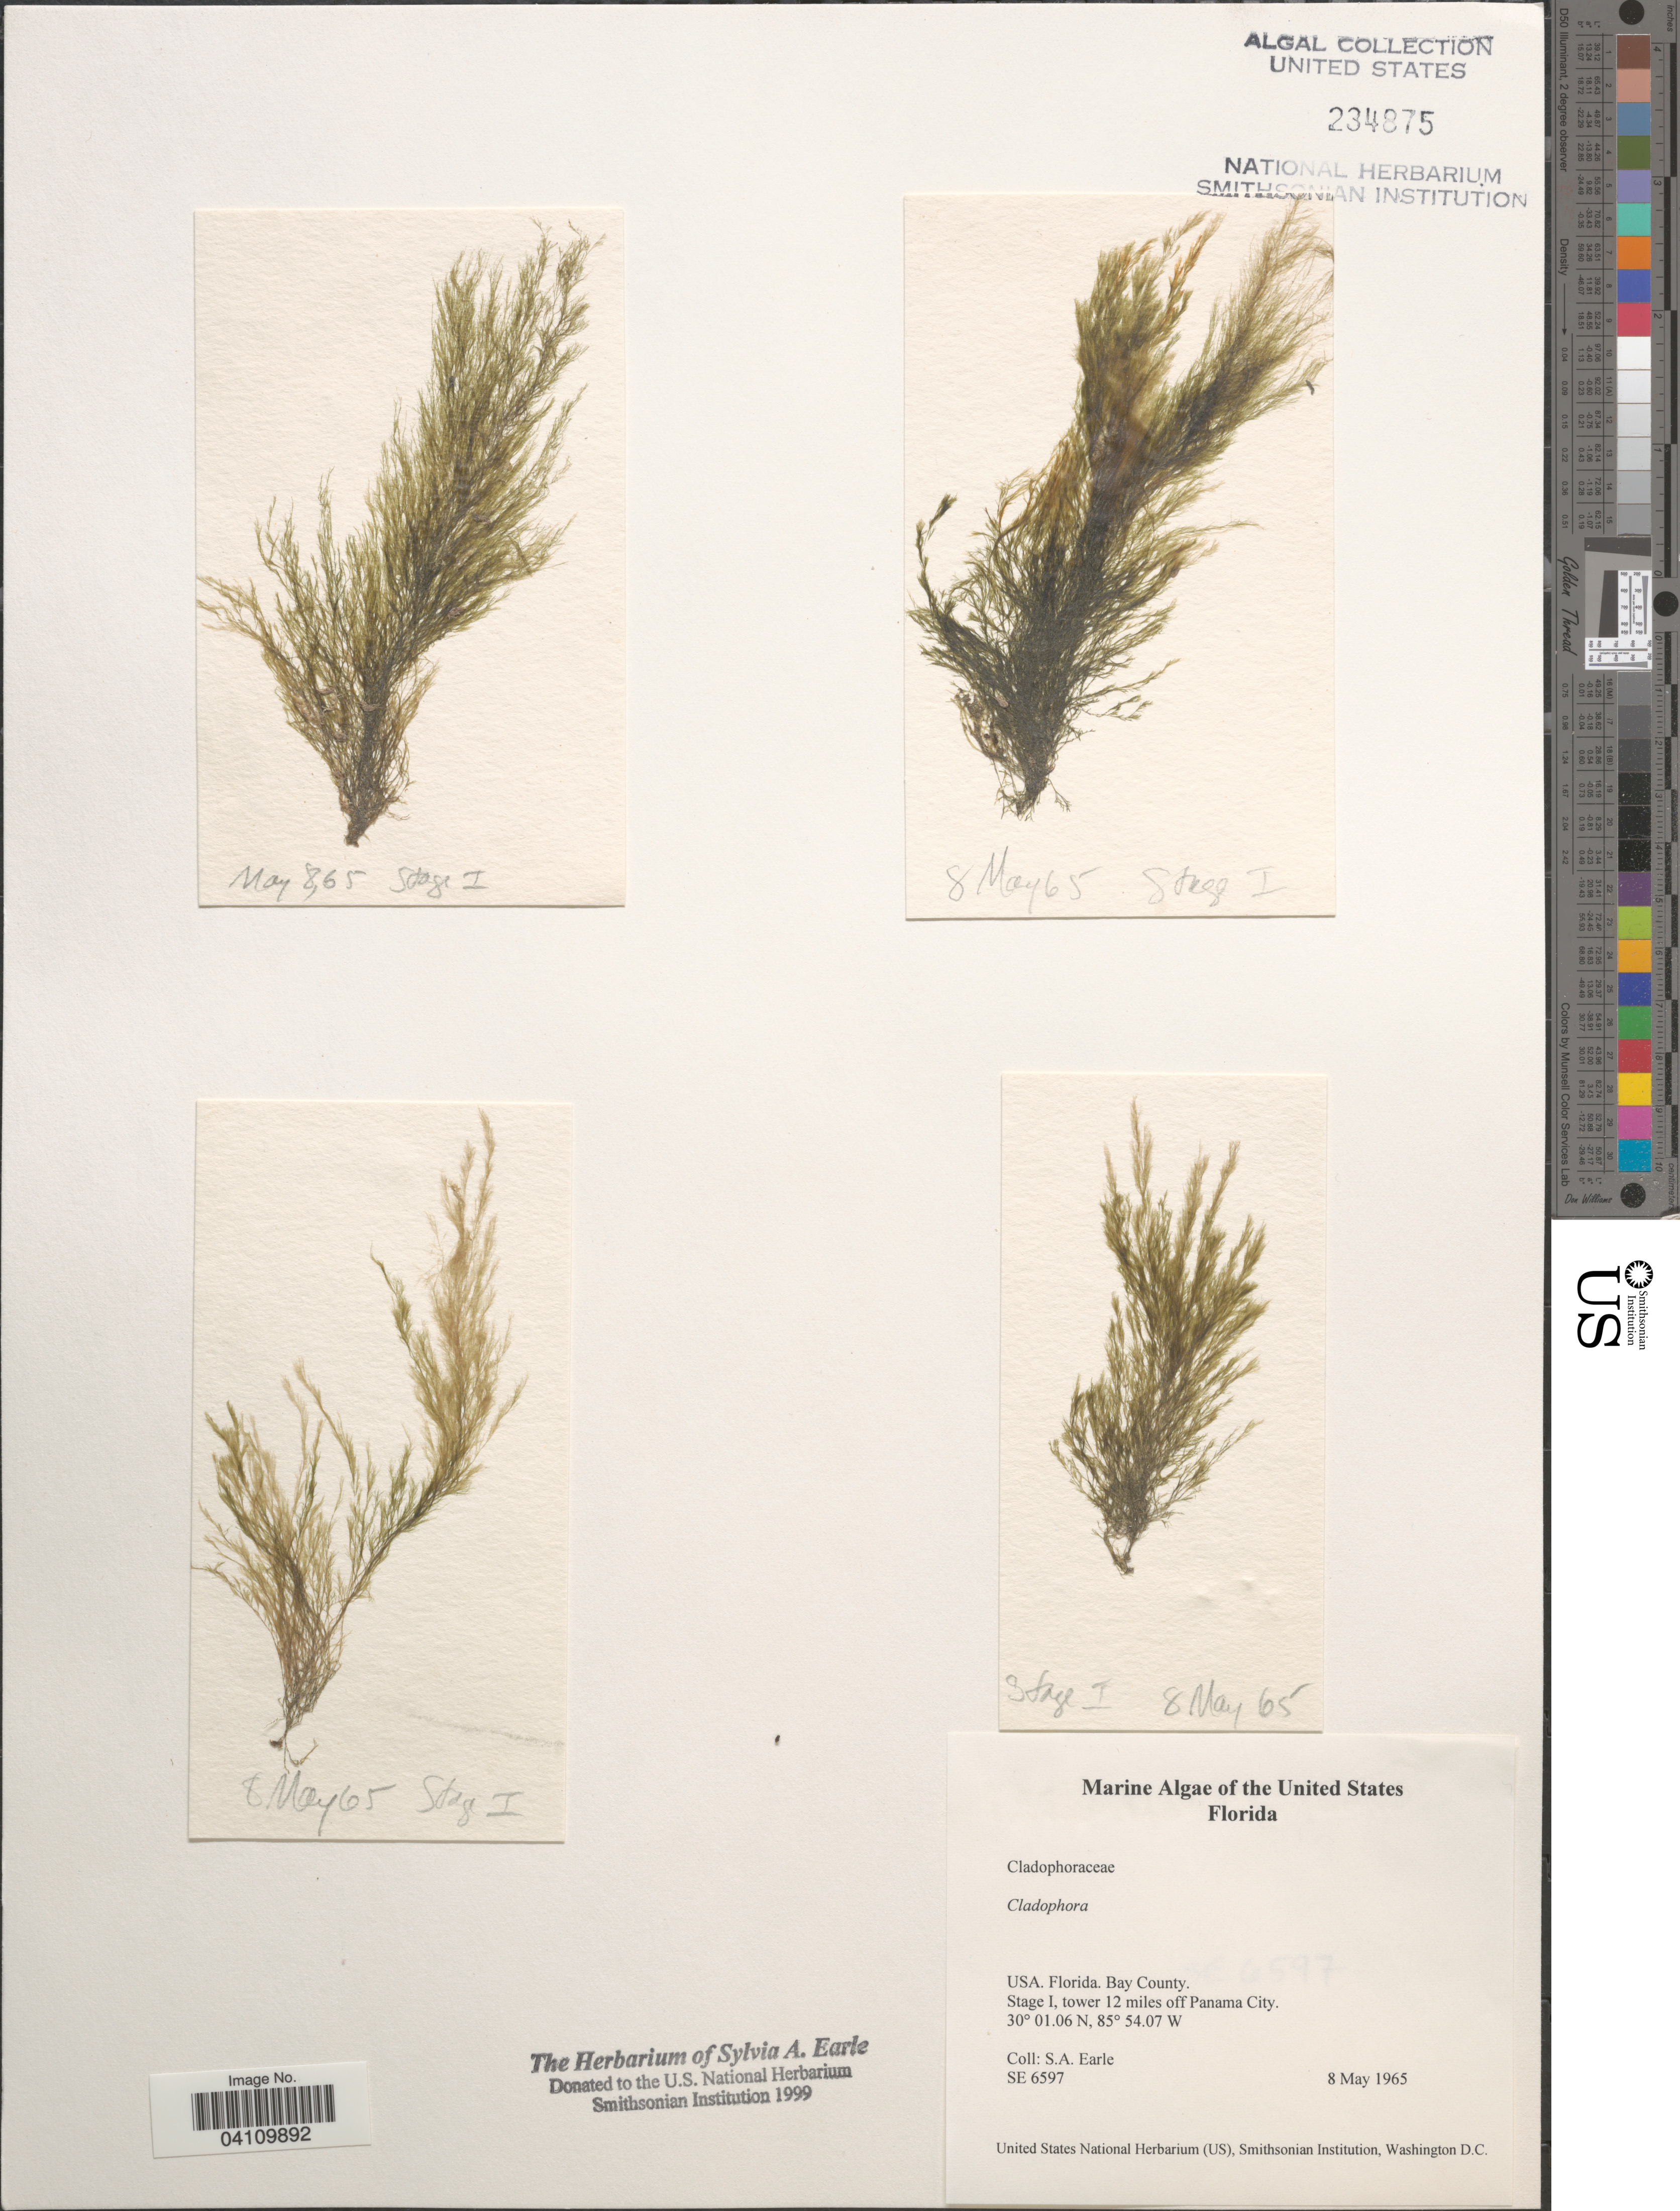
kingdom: Plantae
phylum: Chlorophyta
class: Ulvophyceae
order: Cladophorales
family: Cladophoraceae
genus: Cladophora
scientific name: Cladophora sp.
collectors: S. A. Earle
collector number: SE 6597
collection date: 1965-05-08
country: United States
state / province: Florida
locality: Bay County. Stage I, tower 12 miles off Panama City.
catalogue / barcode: US 234875